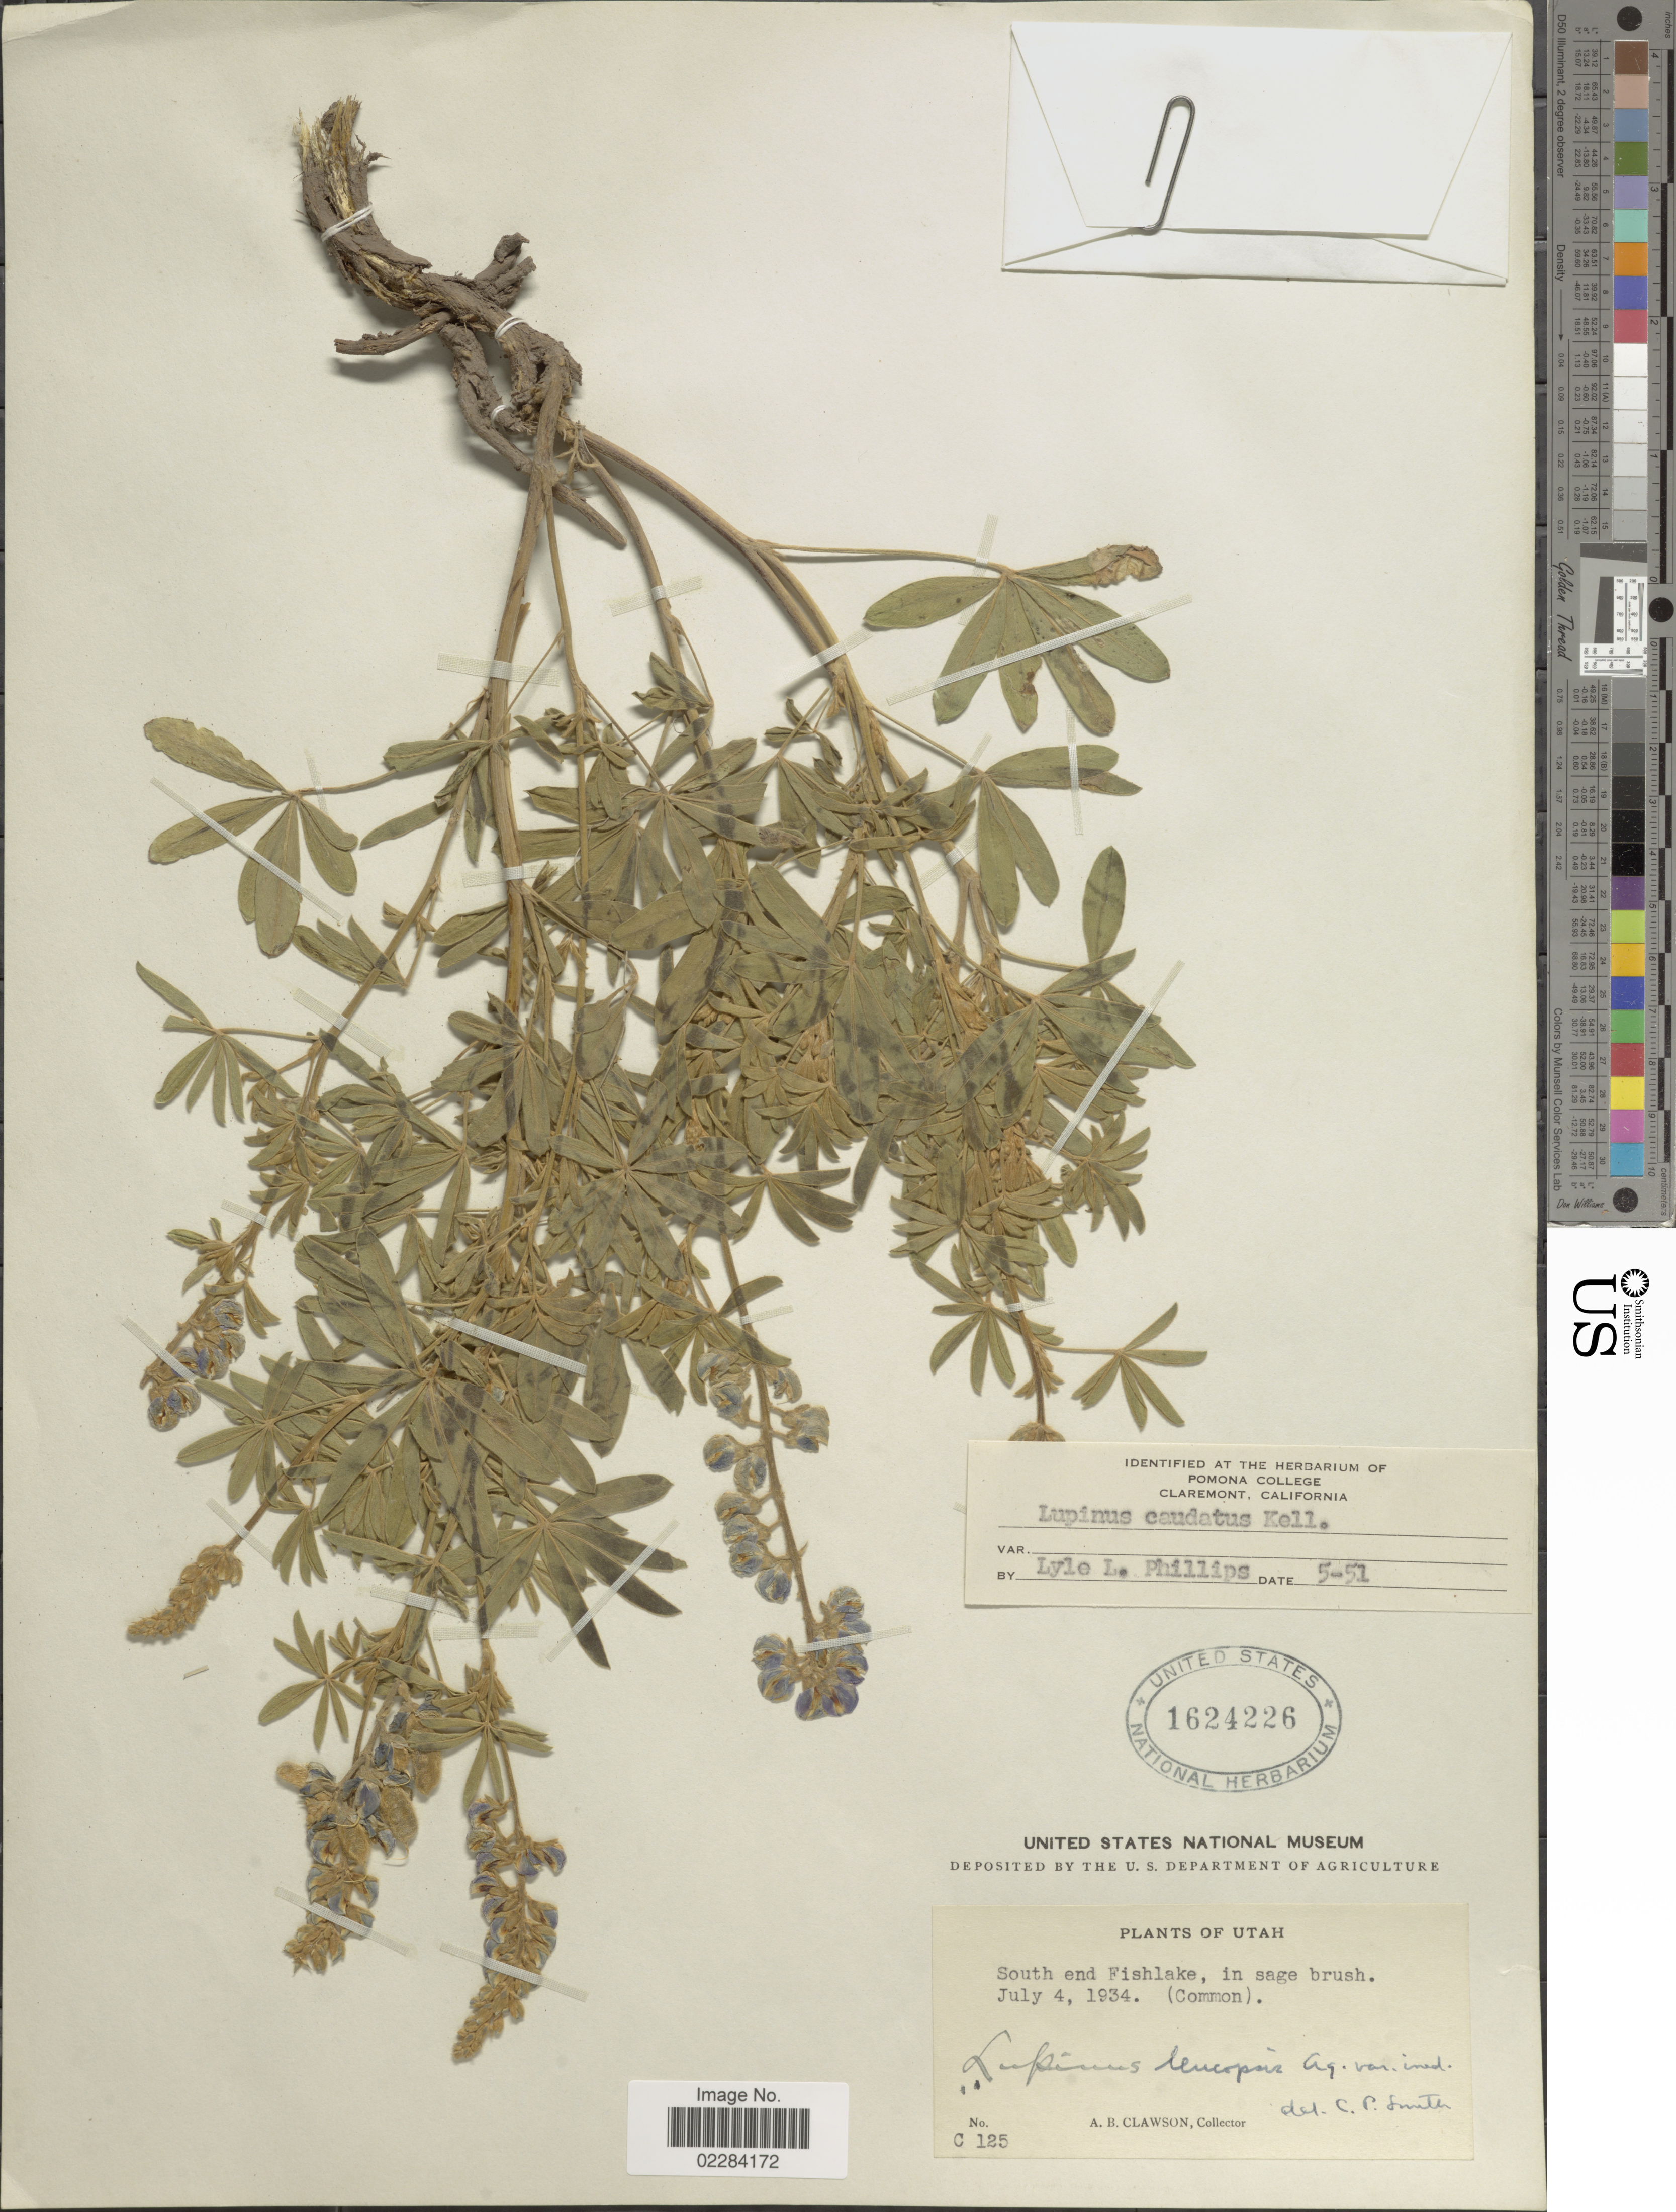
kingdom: Plantae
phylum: Tracheophyta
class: Magnoliopsida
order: Fabales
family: Fabaceae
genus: Lupinus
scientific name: Lupinus caudatus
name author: Kellogg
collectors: A. Clawson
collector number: C 125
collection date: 1934-07-05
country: United States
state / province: Utah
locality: South end Fishlake, in sage brush.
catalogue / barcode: US 1624226